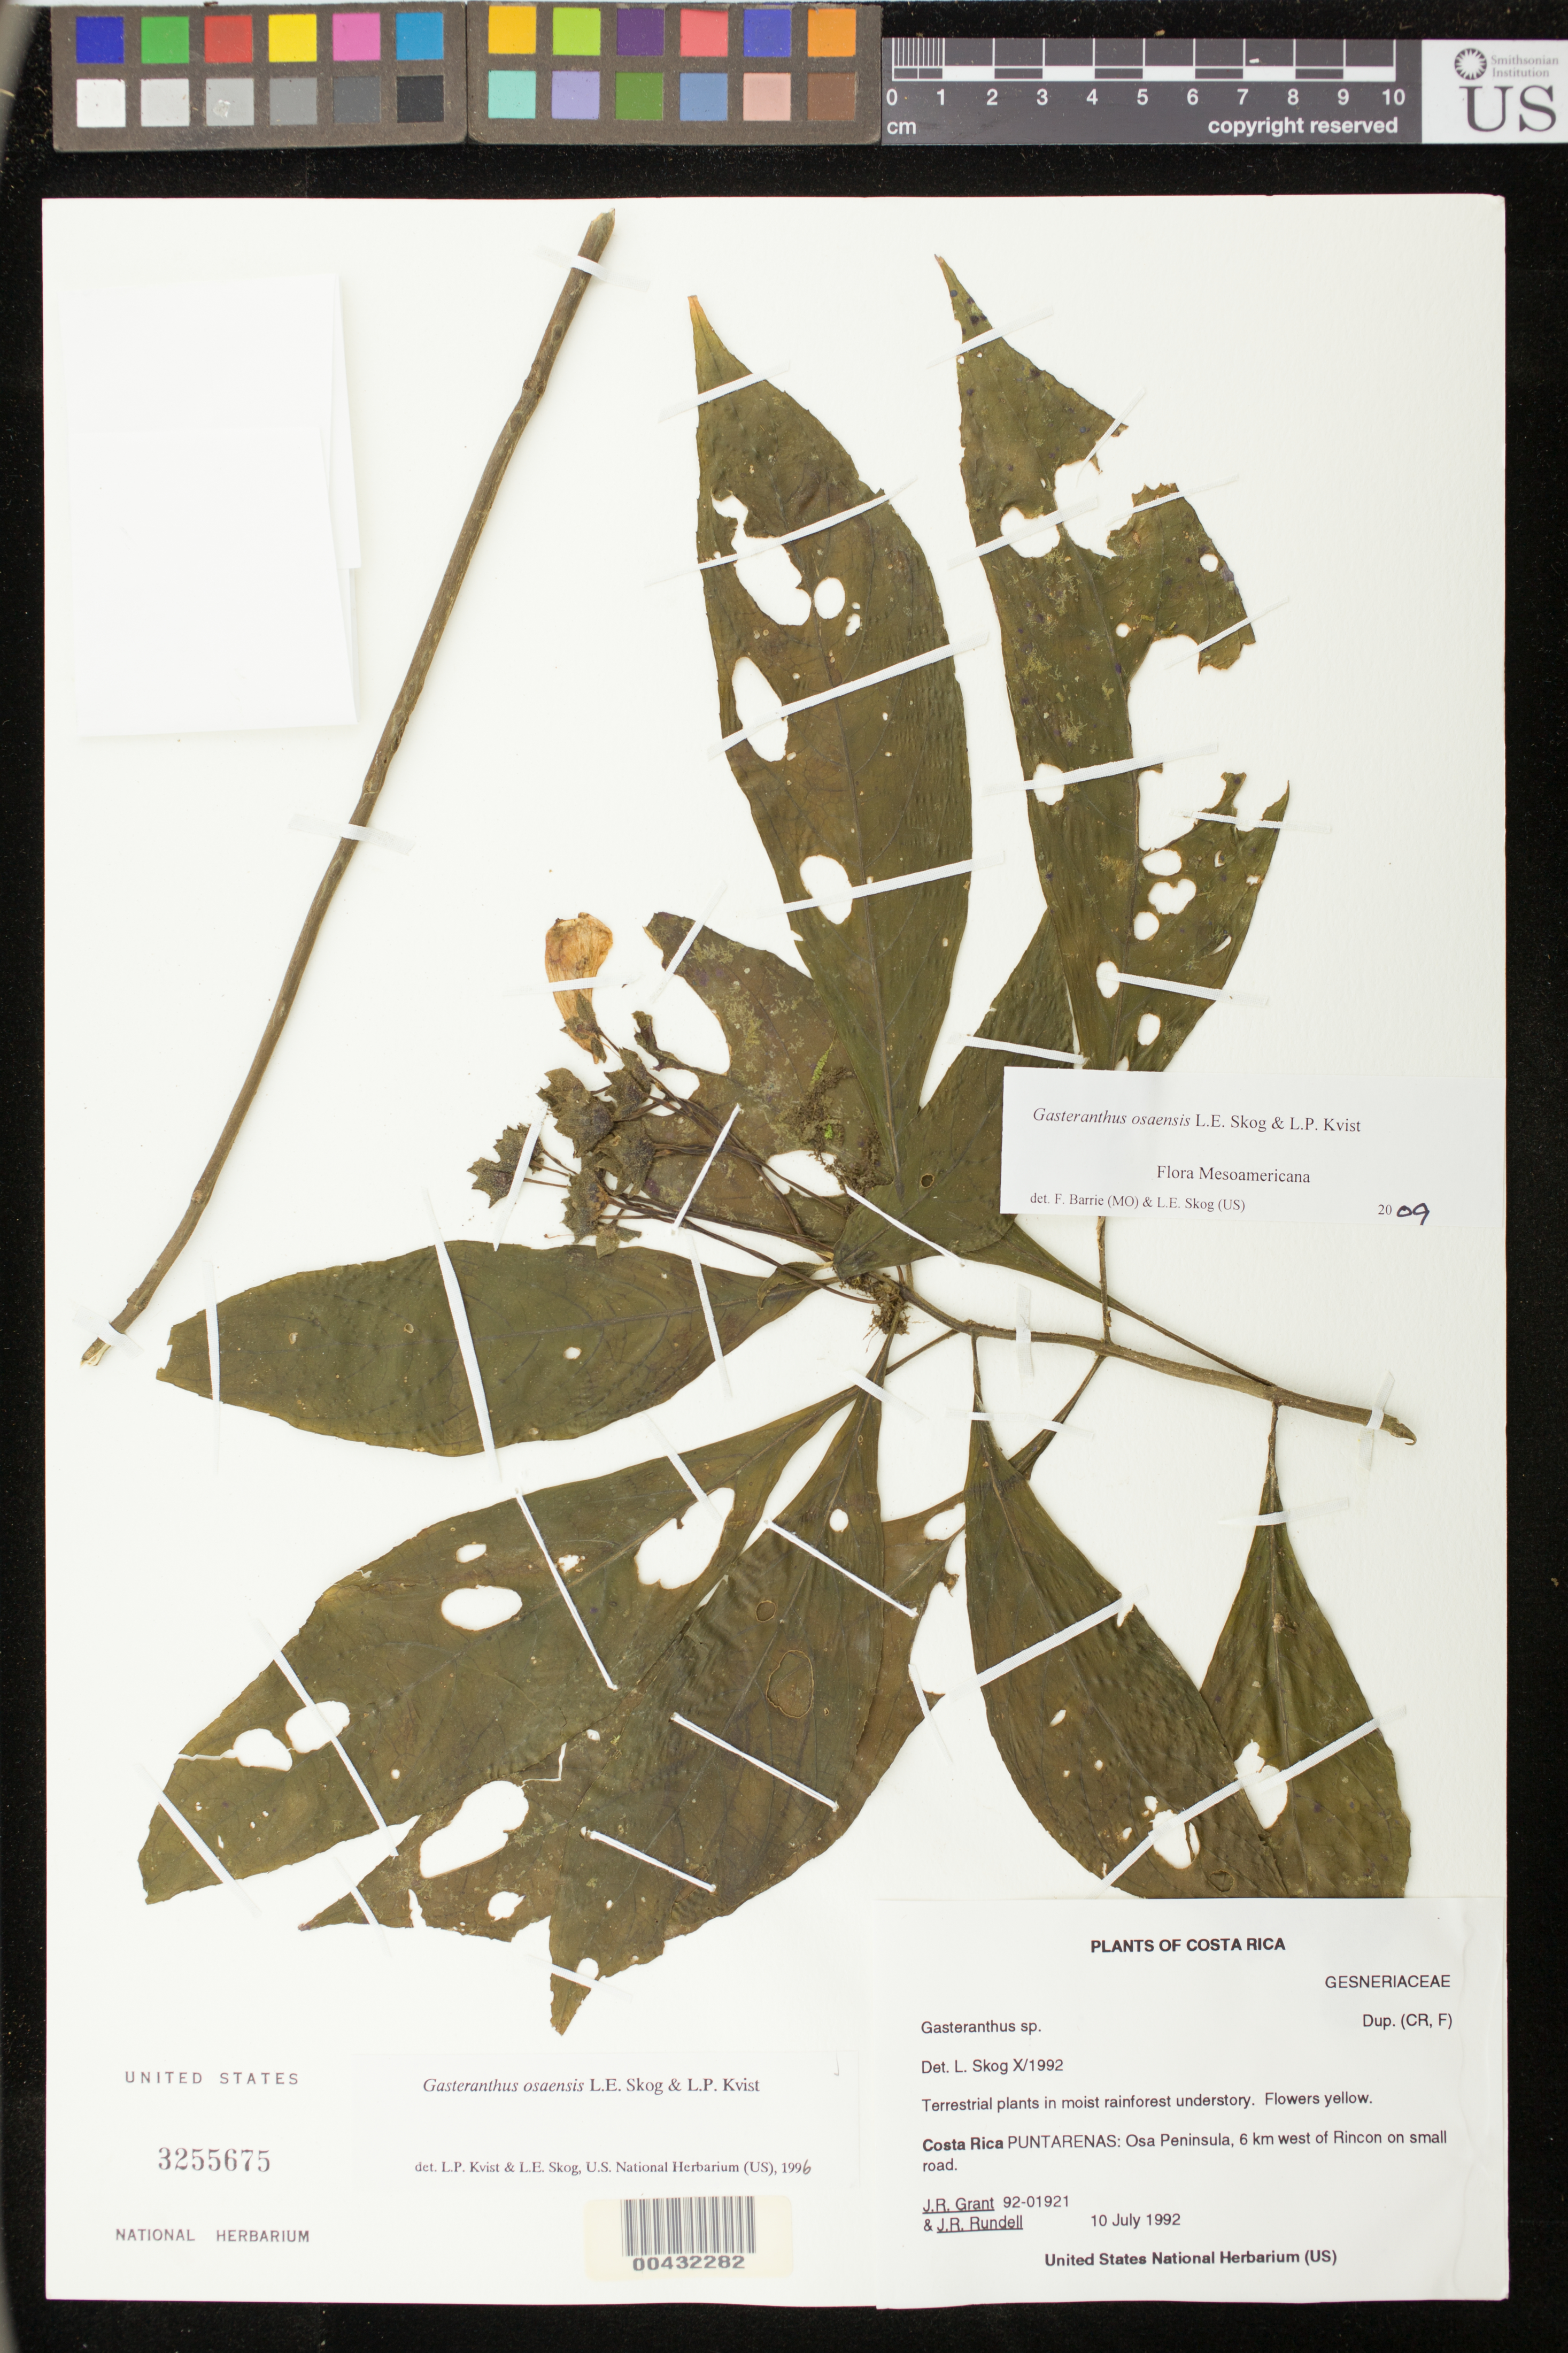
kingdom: Plantae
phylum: Tracheophyta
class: Magnoliopsida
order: Lamiales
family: Gesneriaceae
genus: Gasteranthus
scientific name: Gasteranthus osaensis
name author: L.E. Skog & L.P. Kvist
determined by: Skog, Laurence E.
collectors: J. R. Grant & J. R. Rundell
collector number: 921921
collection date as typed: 10 Jul 1992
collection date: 1992-07-10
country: Costa Rica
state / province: Puntarenas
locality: Osa Peninsula, 6 km W of Rincon on small road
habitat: Moist rainforest understory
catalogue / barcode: US 3255675